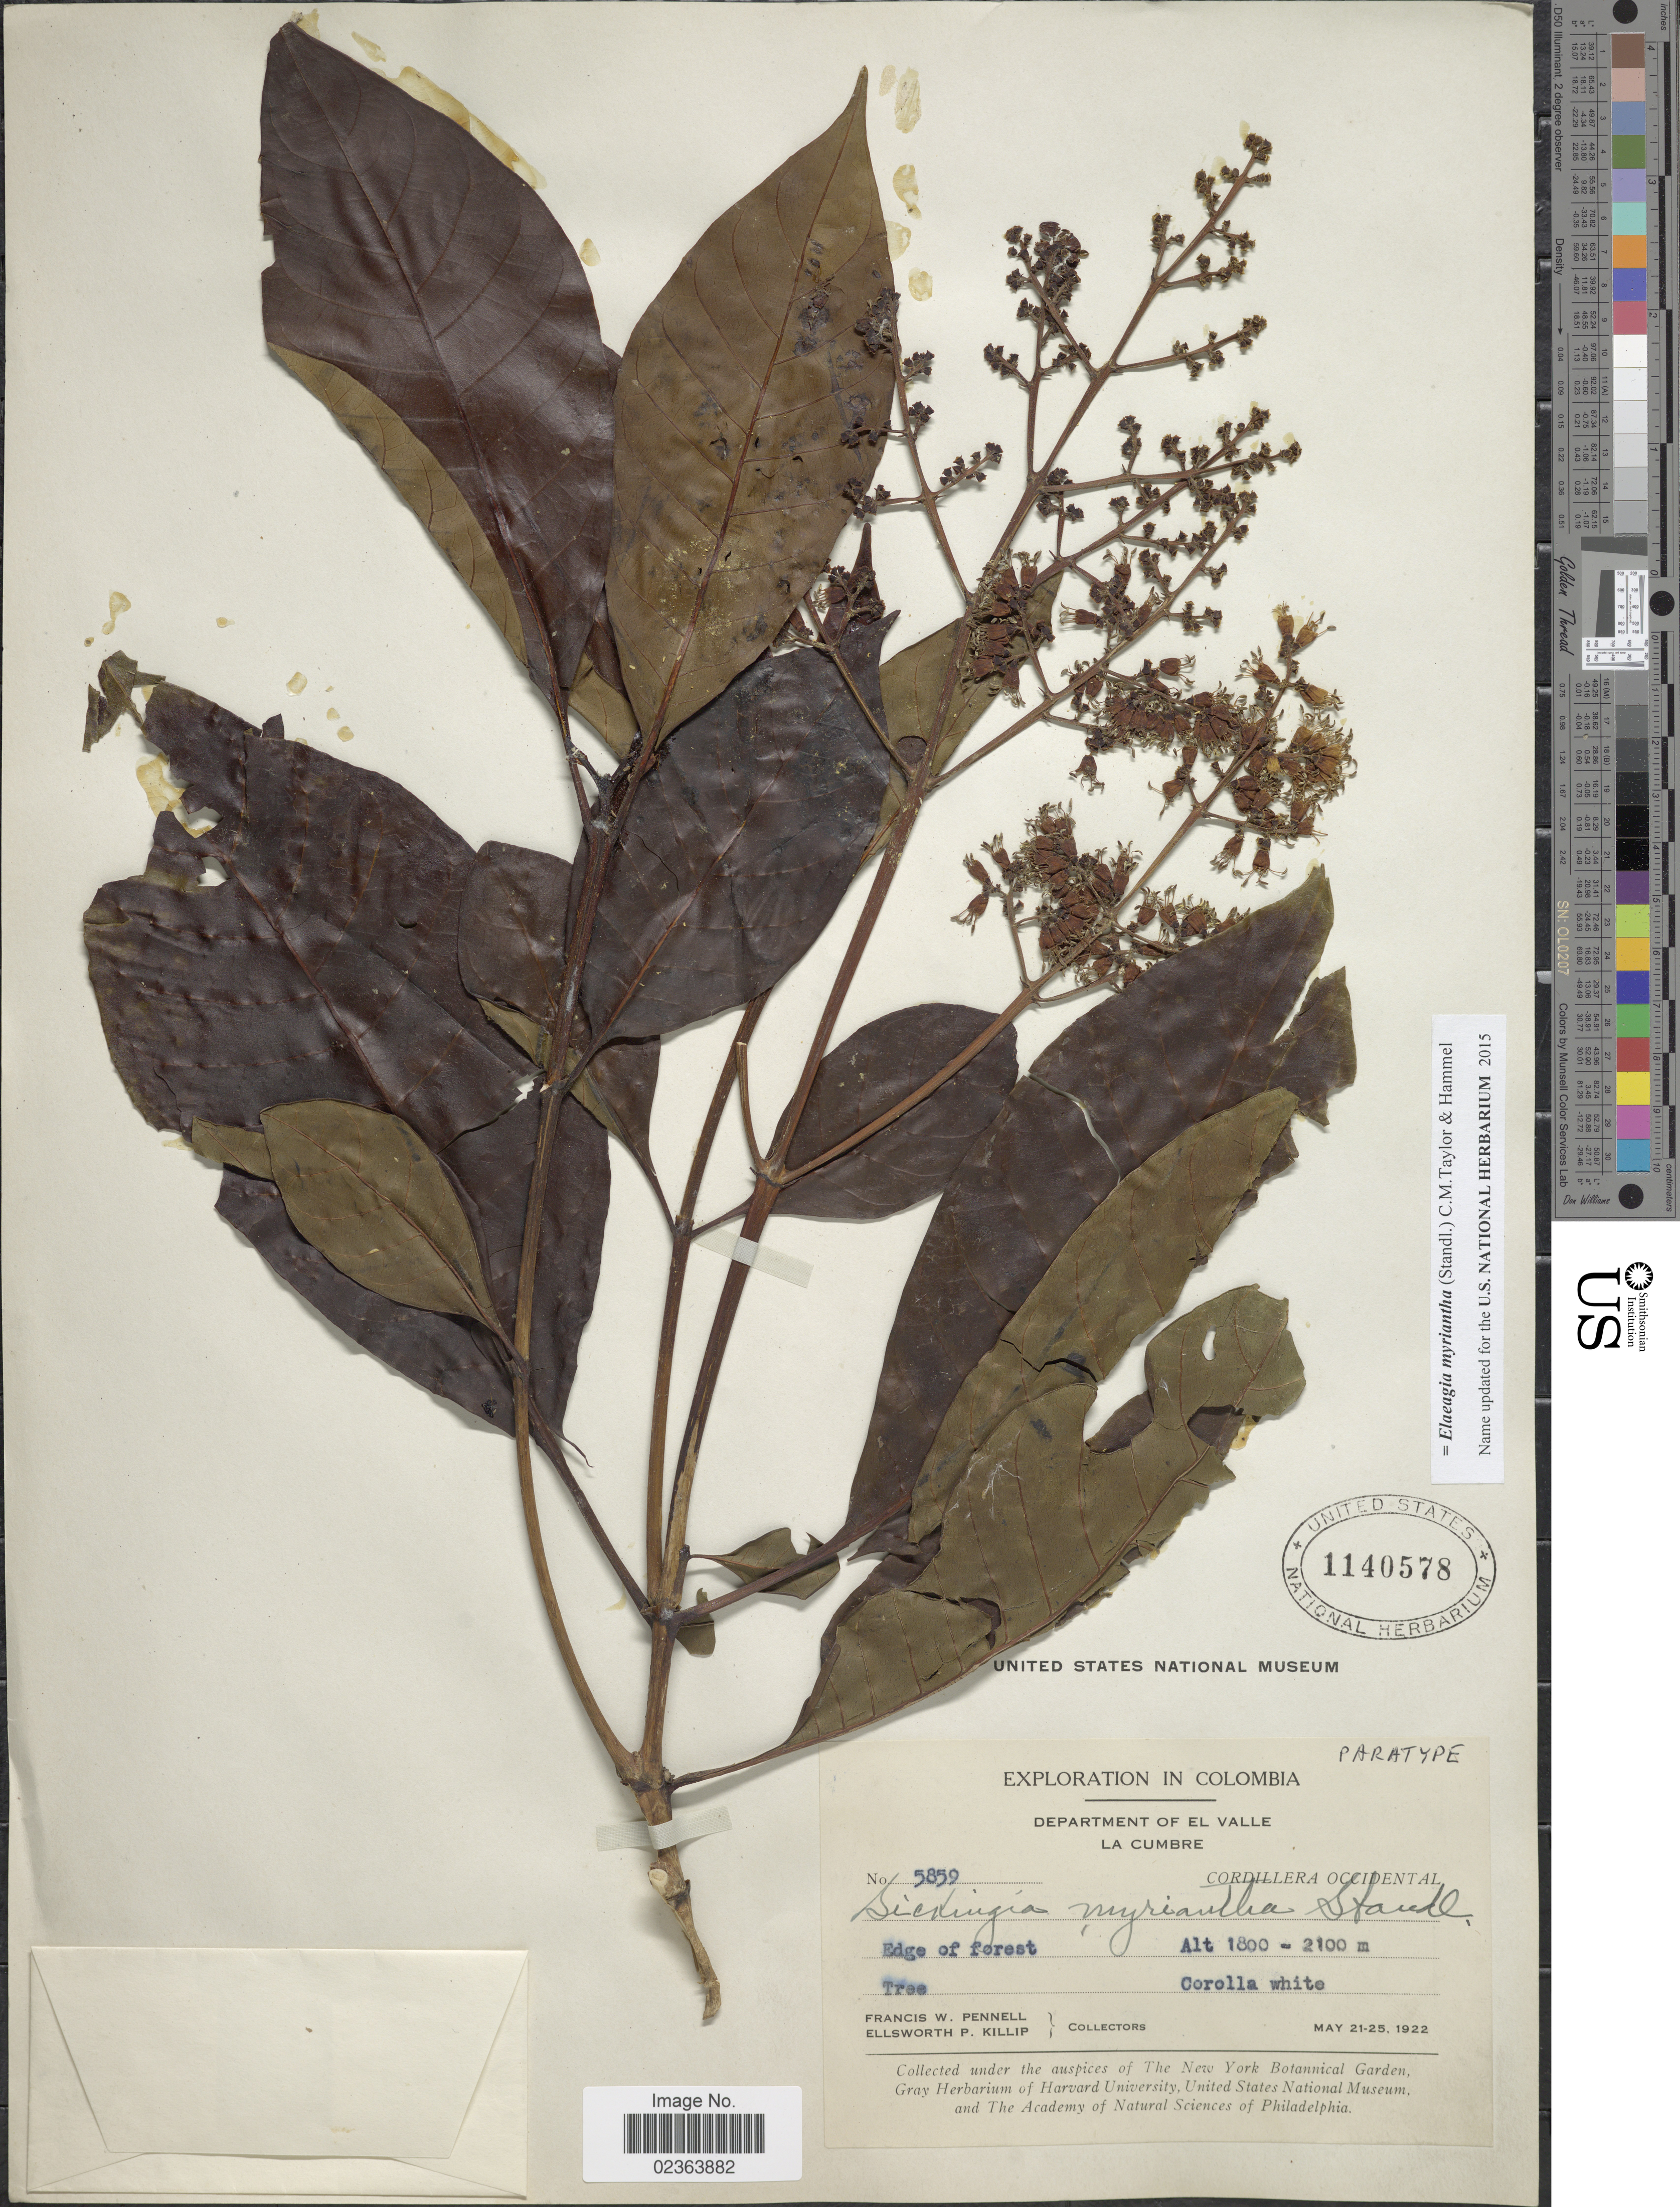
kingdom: Plantae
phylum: Tracheophyta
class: Magnoliopsida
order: Gentianales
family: Rubiaceae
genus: Elaeagia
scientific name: Elaeagia myriantha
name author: (Standl.) C.M. Taylor & Hammel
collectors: F. W. Pennell & E. P. Killip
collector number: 5859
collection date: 1922-05-21/1922-05-25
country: Colombia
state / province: Valle del Cauca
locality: Department of El Valle, La Cumbre, Cordillera Occidental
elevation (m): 1800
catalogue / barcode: US 1140578